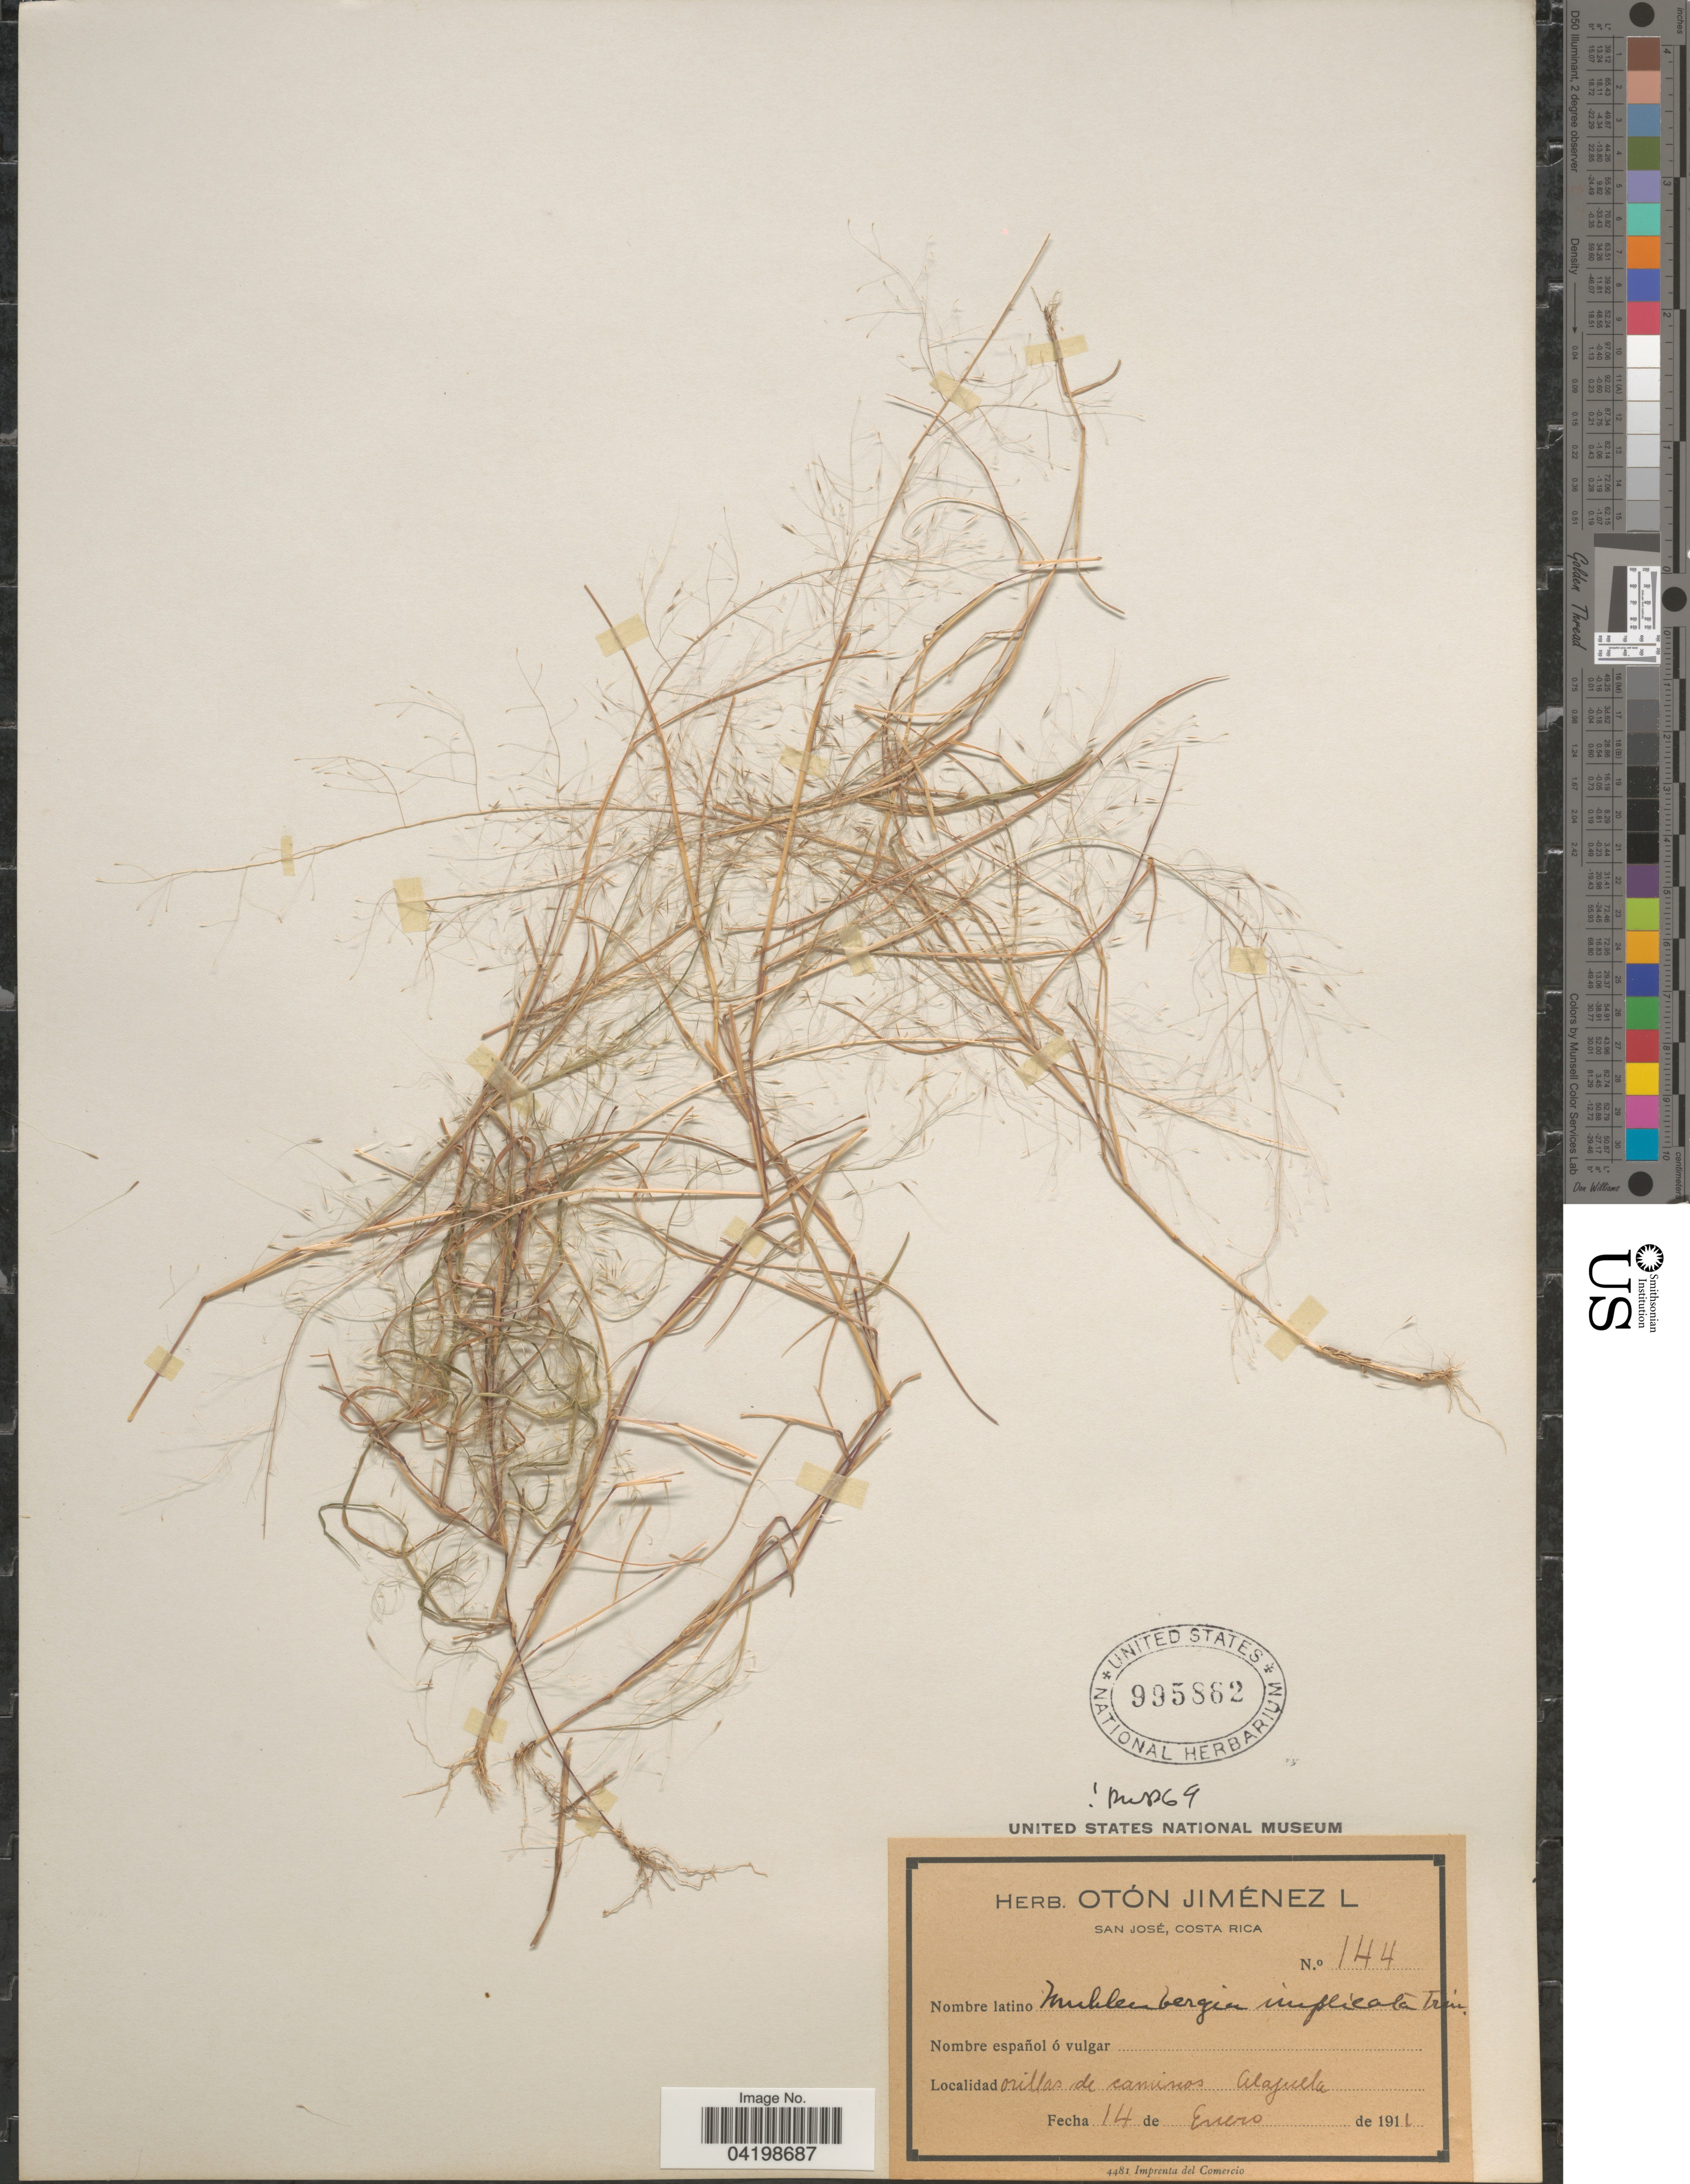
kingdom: Plantae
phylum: Tracheophyta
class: Liliopsida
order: Poales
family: Poaceae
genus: Muhlenbergia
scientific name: Muhlenbergia implicata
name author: (Kunth) Trin.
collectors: Ex herb. Oton Jiménez L.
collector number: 144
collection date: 1911-01-14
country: Costa Rica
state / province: Alajuela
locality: Orillas de caminos.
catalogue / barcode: US 995862